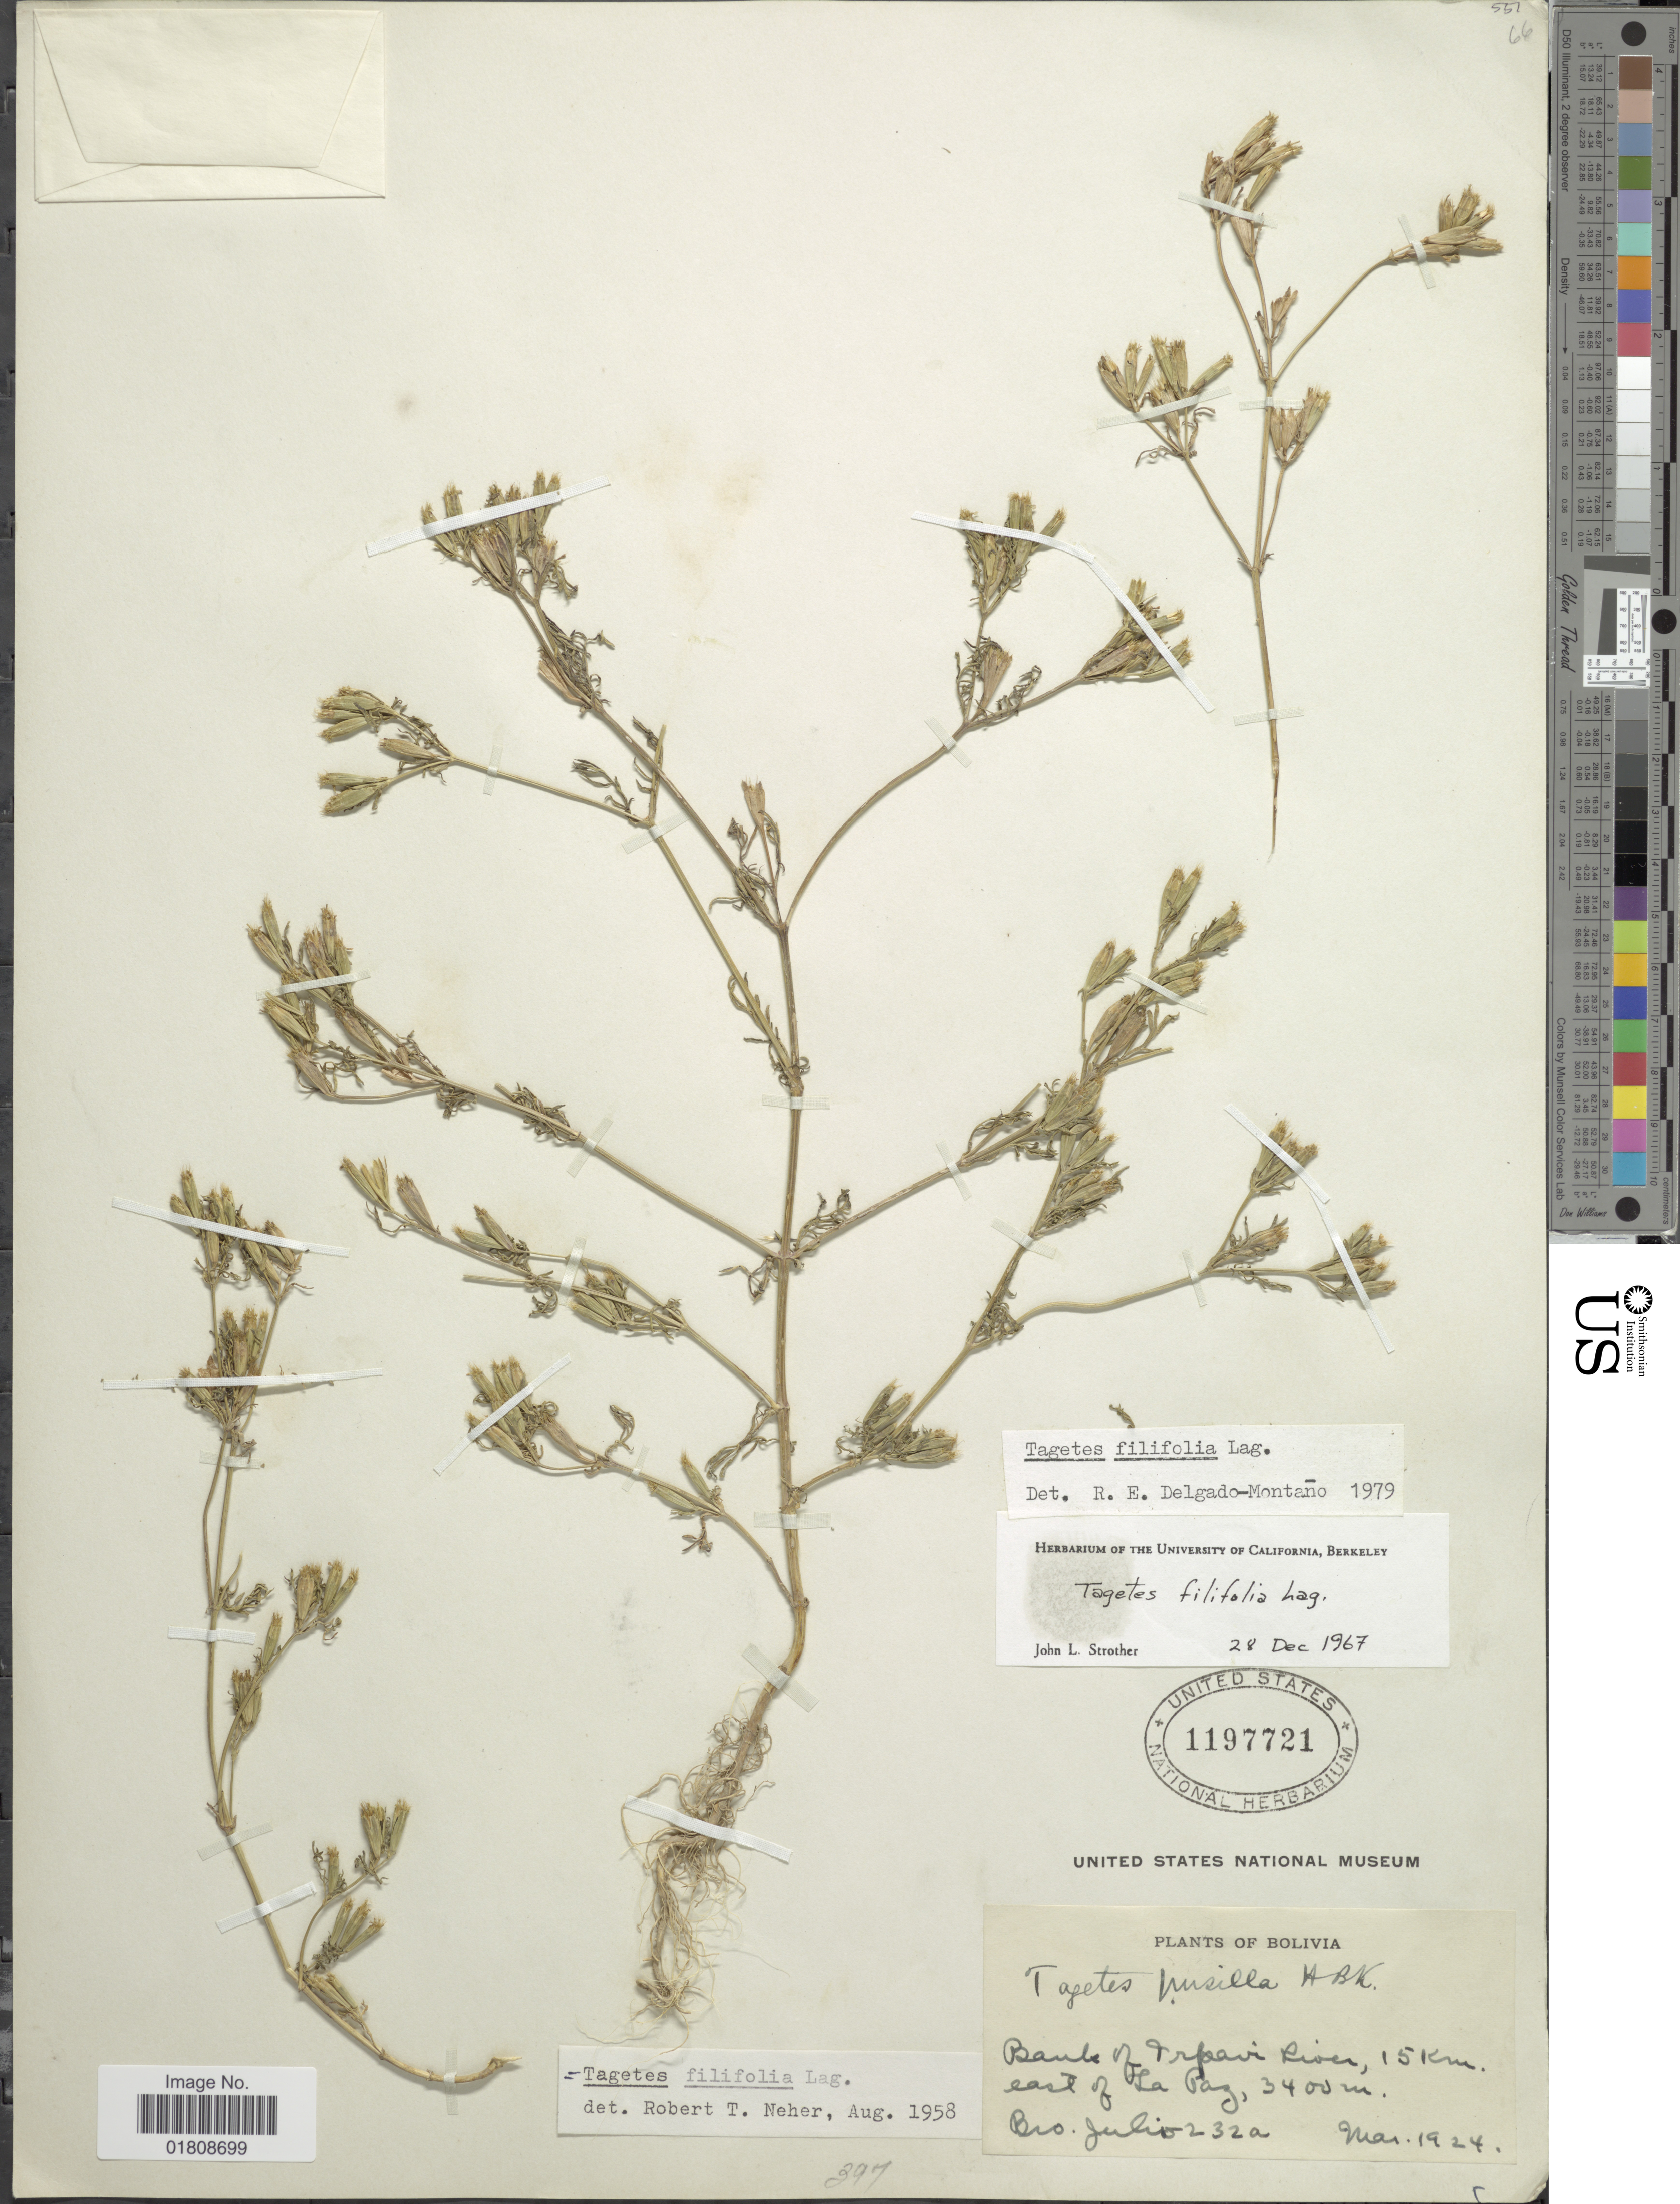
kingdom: Plantae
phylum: Tracheophyta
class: Magnoliopsida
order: Asterales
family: Asteraceae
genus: Tagetes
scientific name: Tagetes filifolia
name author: Lag.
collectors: Bro. Julio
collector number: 232a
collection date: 1924-03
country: Bolivia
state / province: La Paz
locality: Banks of Irpavi River, 15 km east of La Paz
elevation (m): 3400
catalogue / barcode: US 1197721